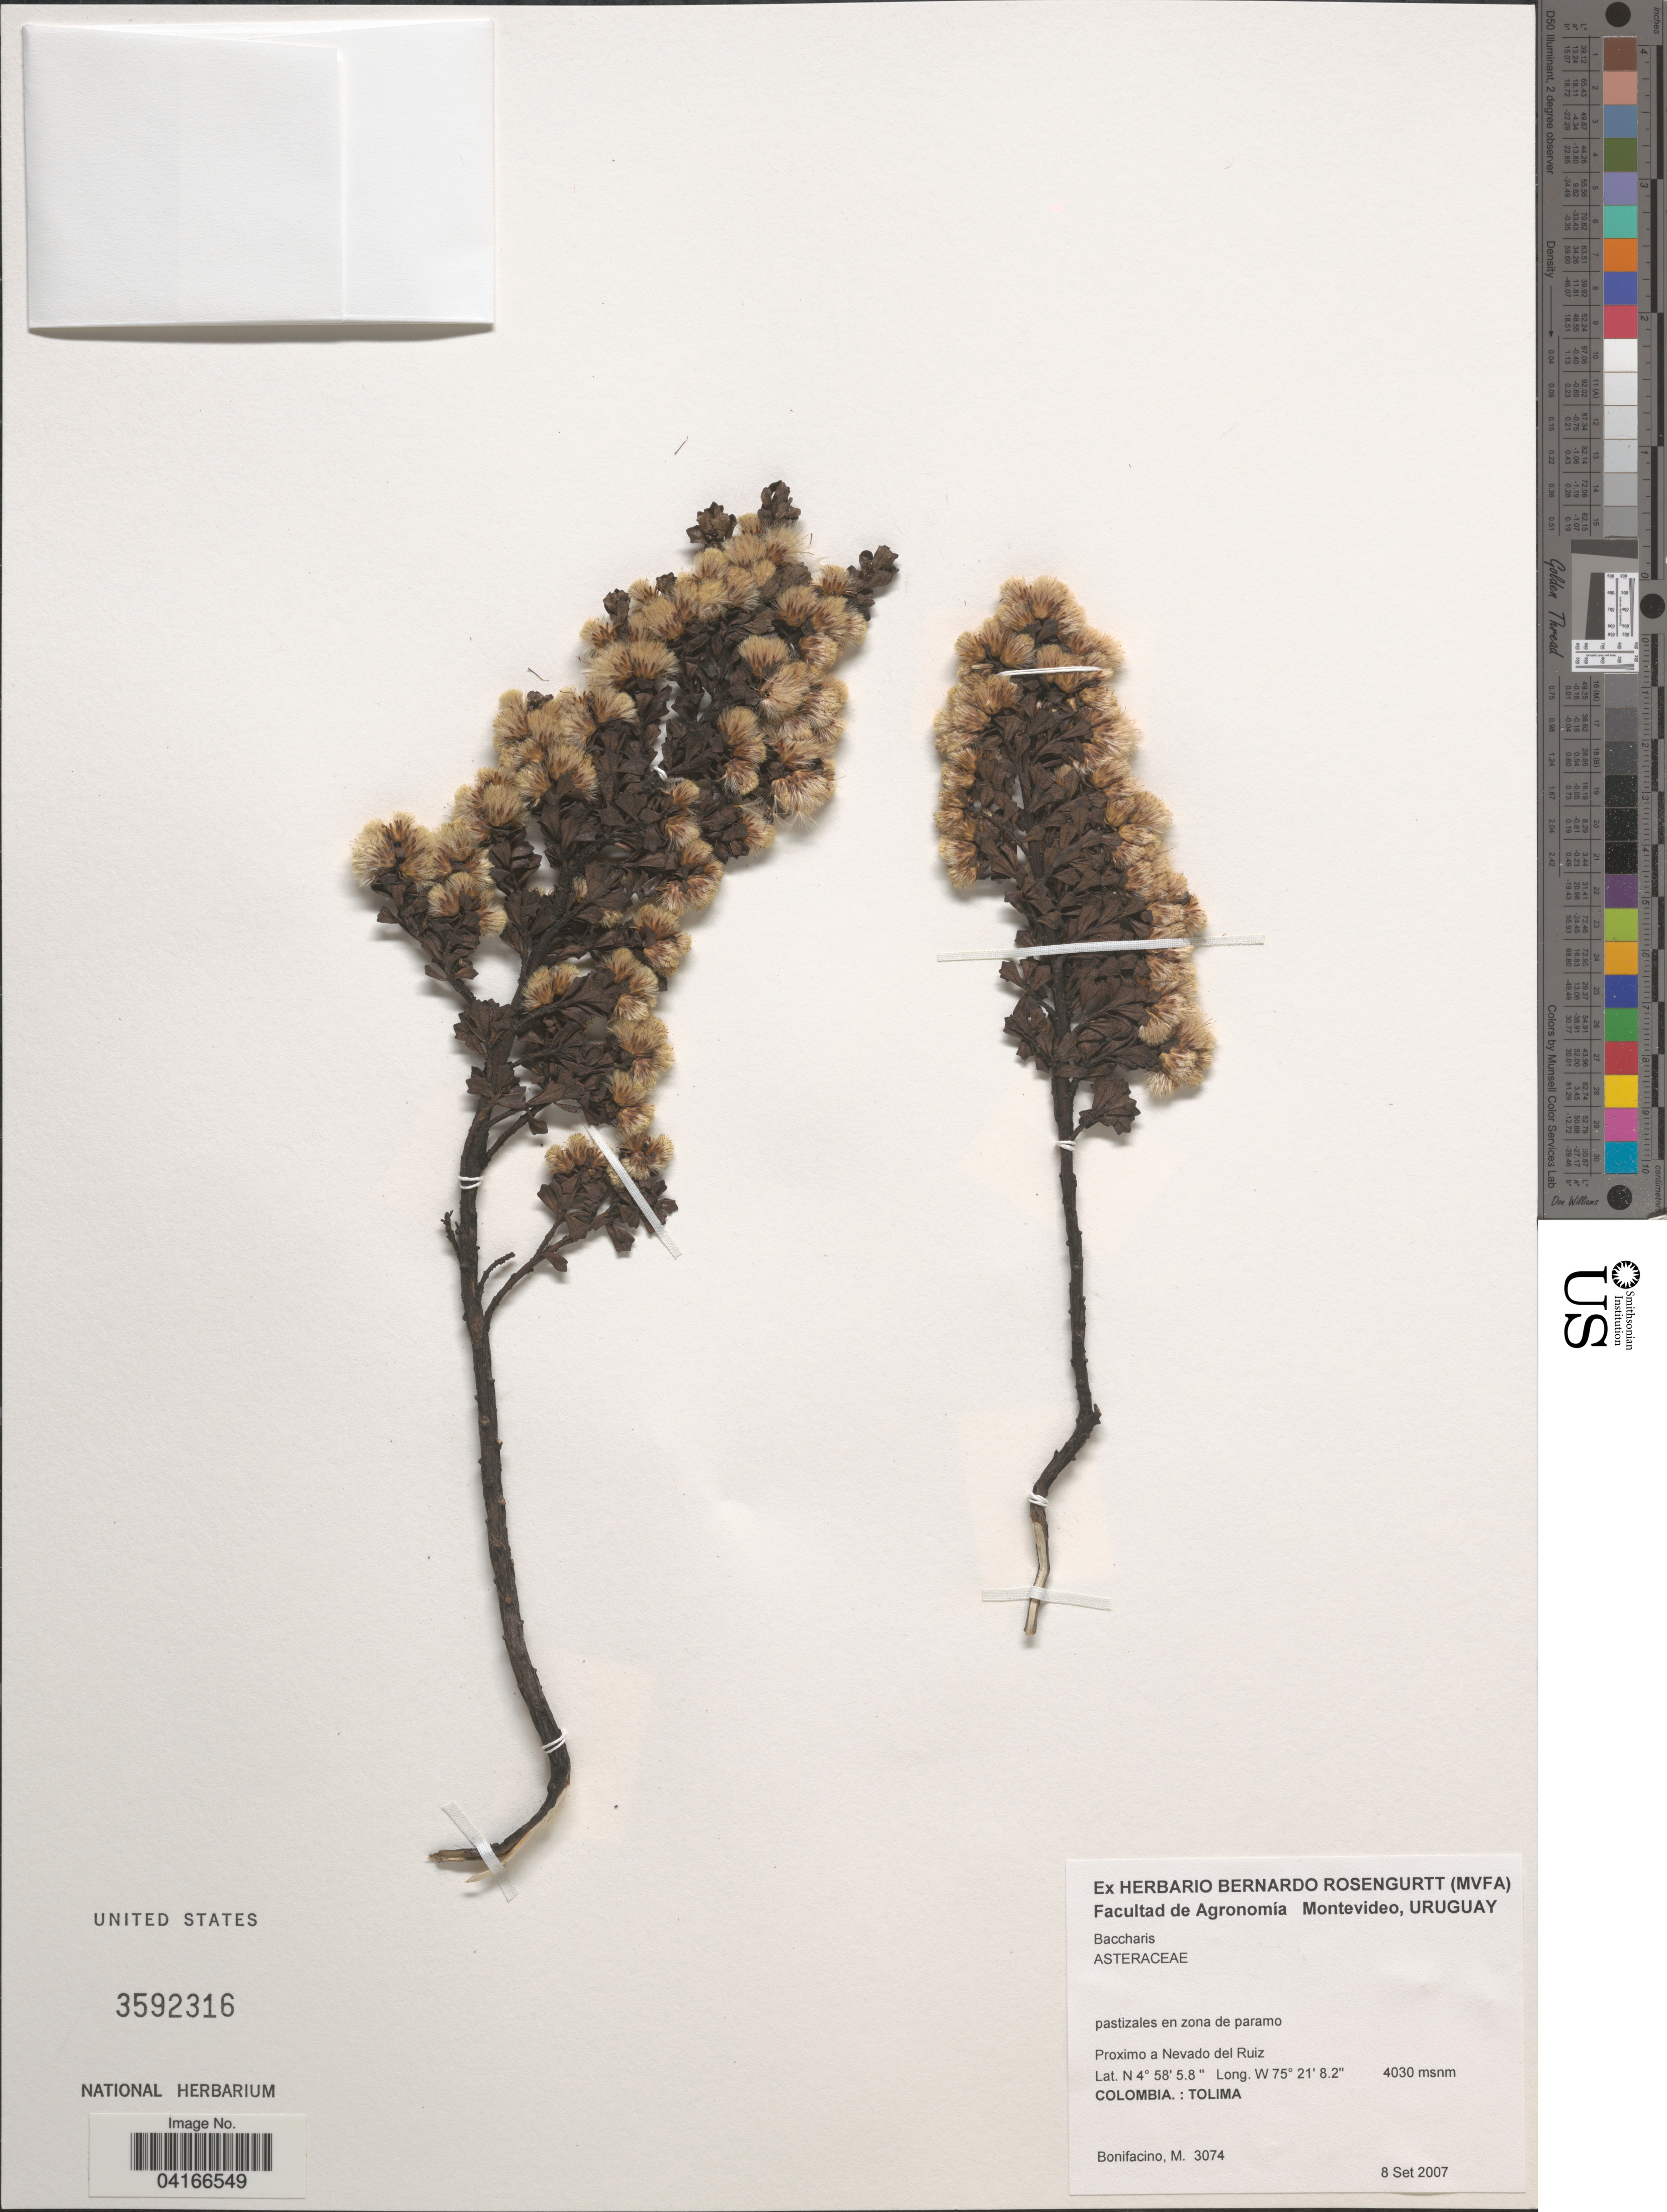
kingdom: Plantae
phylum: Tracheophyta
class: Magnoliopsida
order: Asterales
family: Asteraceae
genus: Baccharis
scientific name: Baccharis sp.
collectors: M. Bonifacino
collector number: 3074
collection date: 2007-09-08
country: Colombia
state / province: Tolima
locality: Proximo a Nevado del Ruiz.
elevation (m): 4030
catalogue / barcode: US 3592316